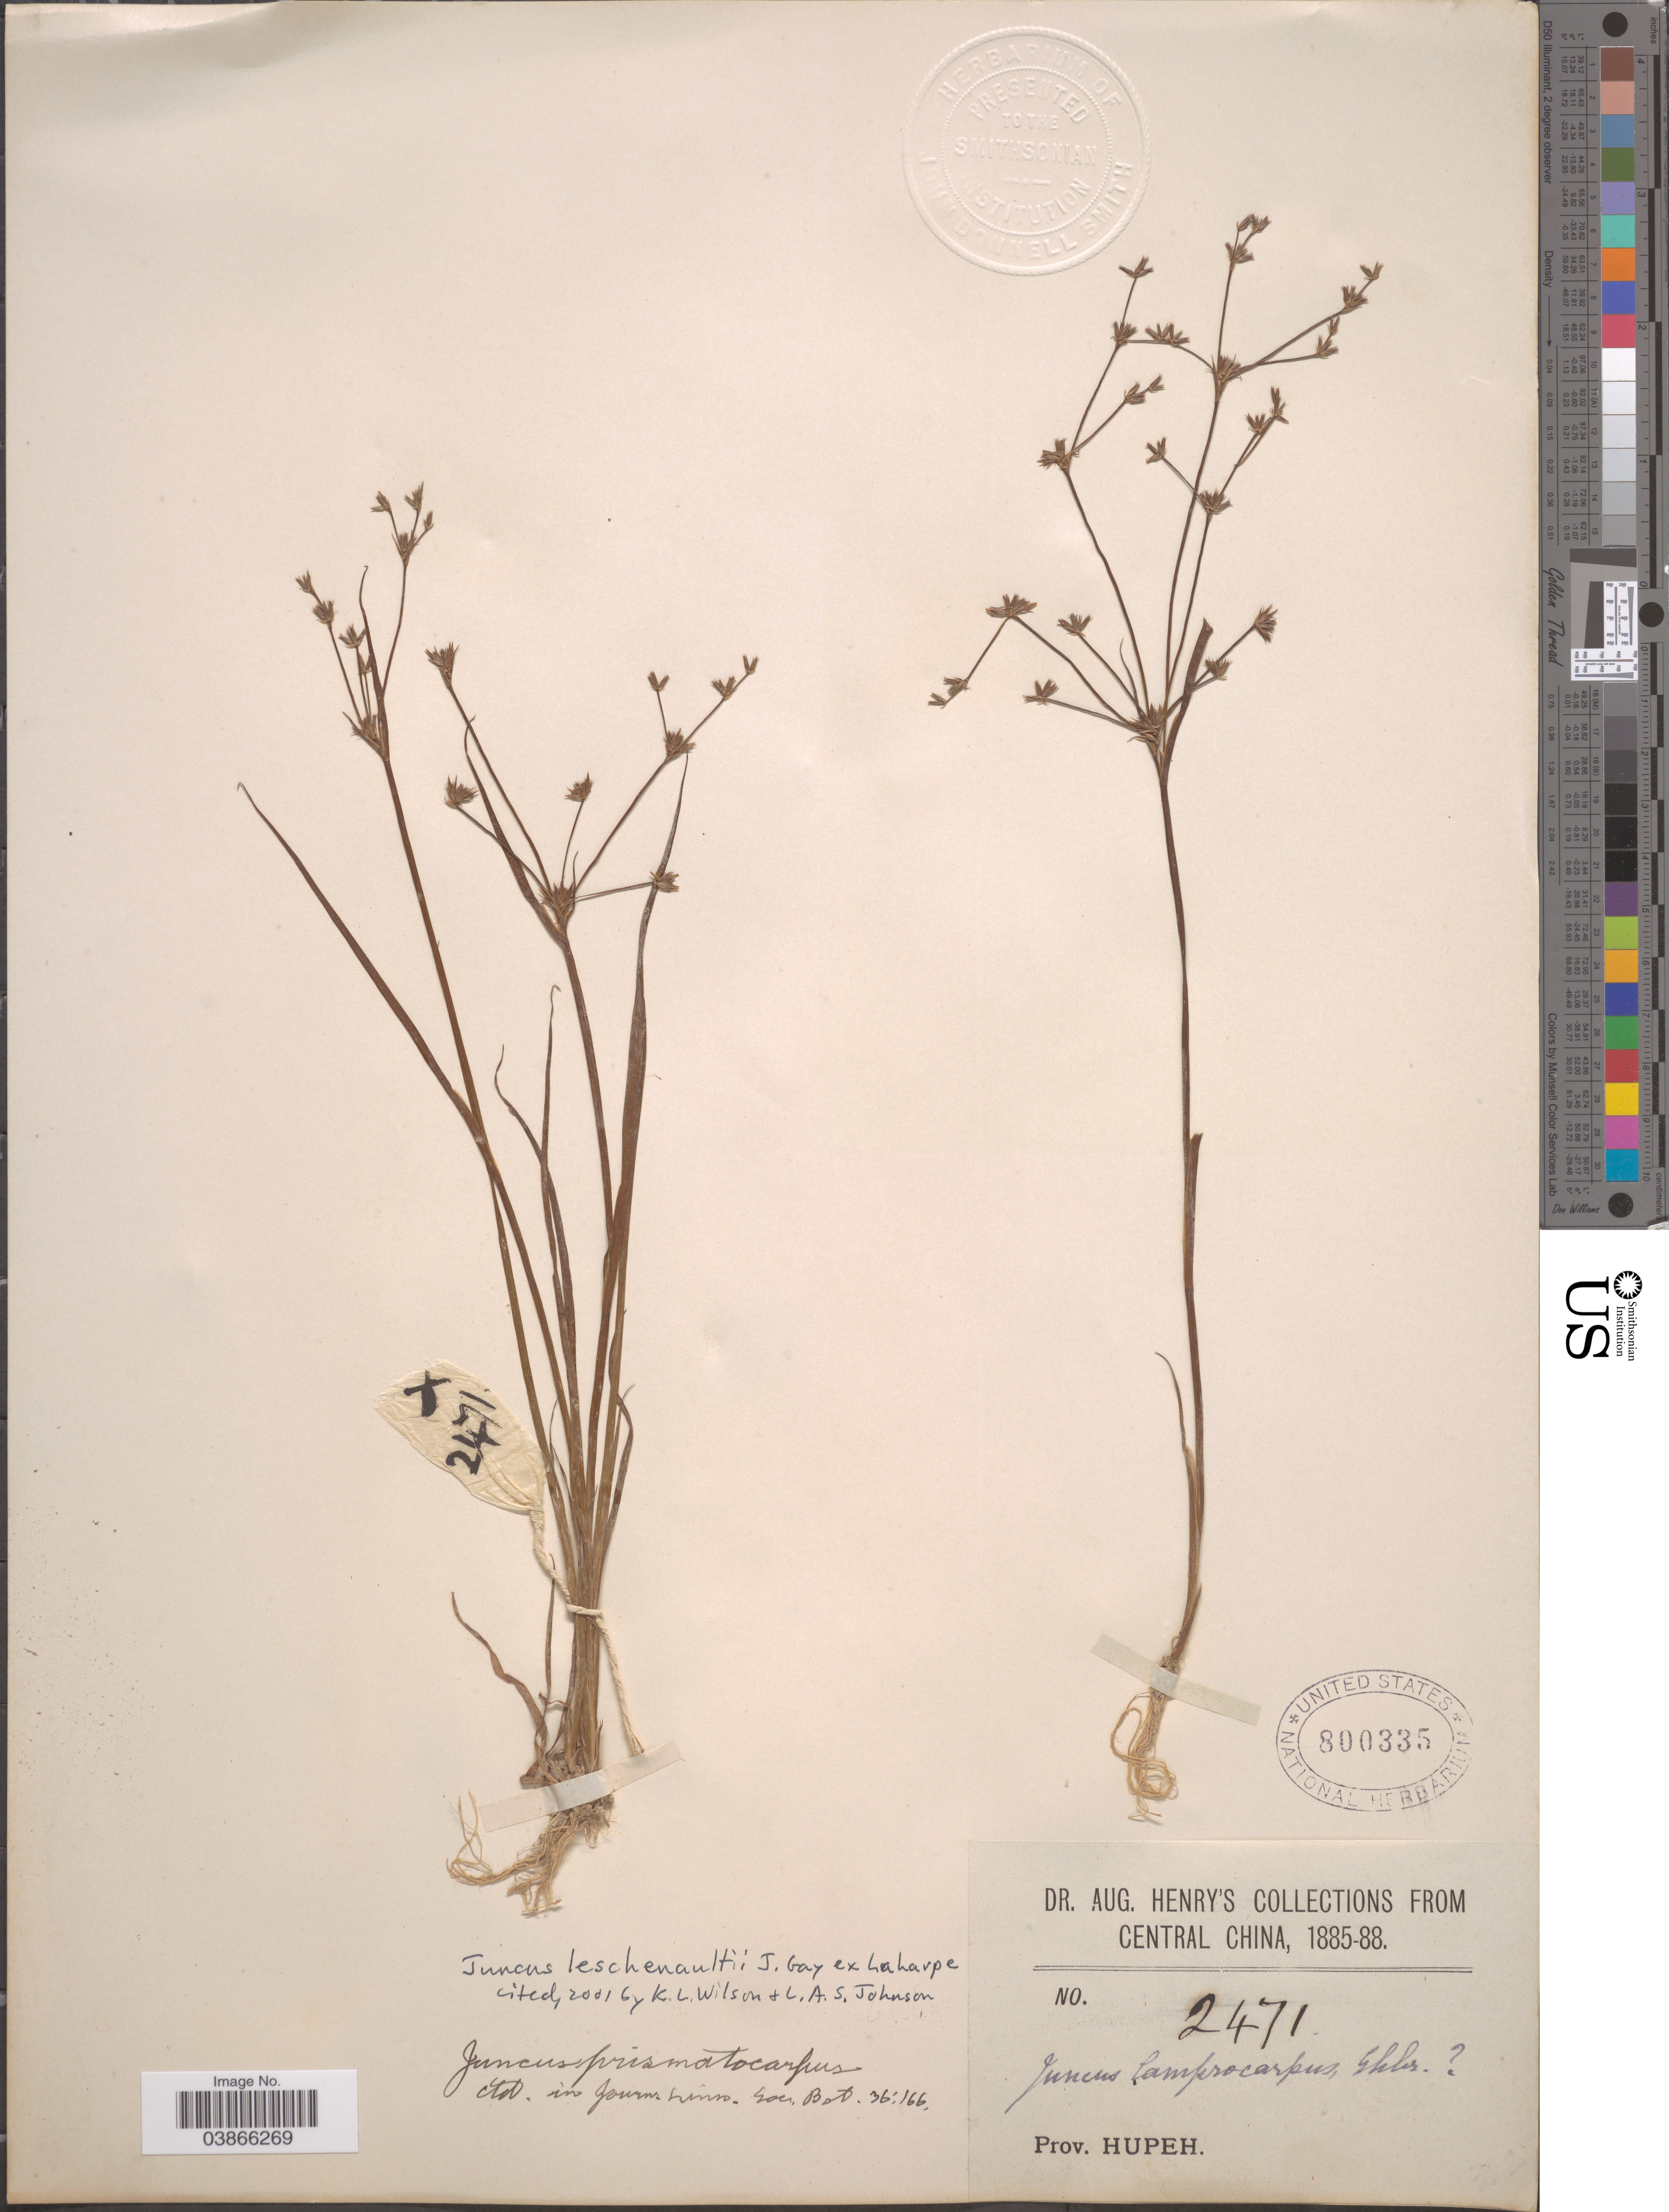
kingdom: Plantae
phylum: Tracheophyta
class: Liliopsida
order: Poales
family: Juncaceae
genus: Juncus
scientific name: Juncus leschenaultii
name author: J. Gay ex Laharpe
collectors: A. Henry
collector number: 2471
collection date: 1885/1888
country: China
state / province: Hubei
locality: Central China. Prov. Hupeh.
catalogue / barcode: US 800335